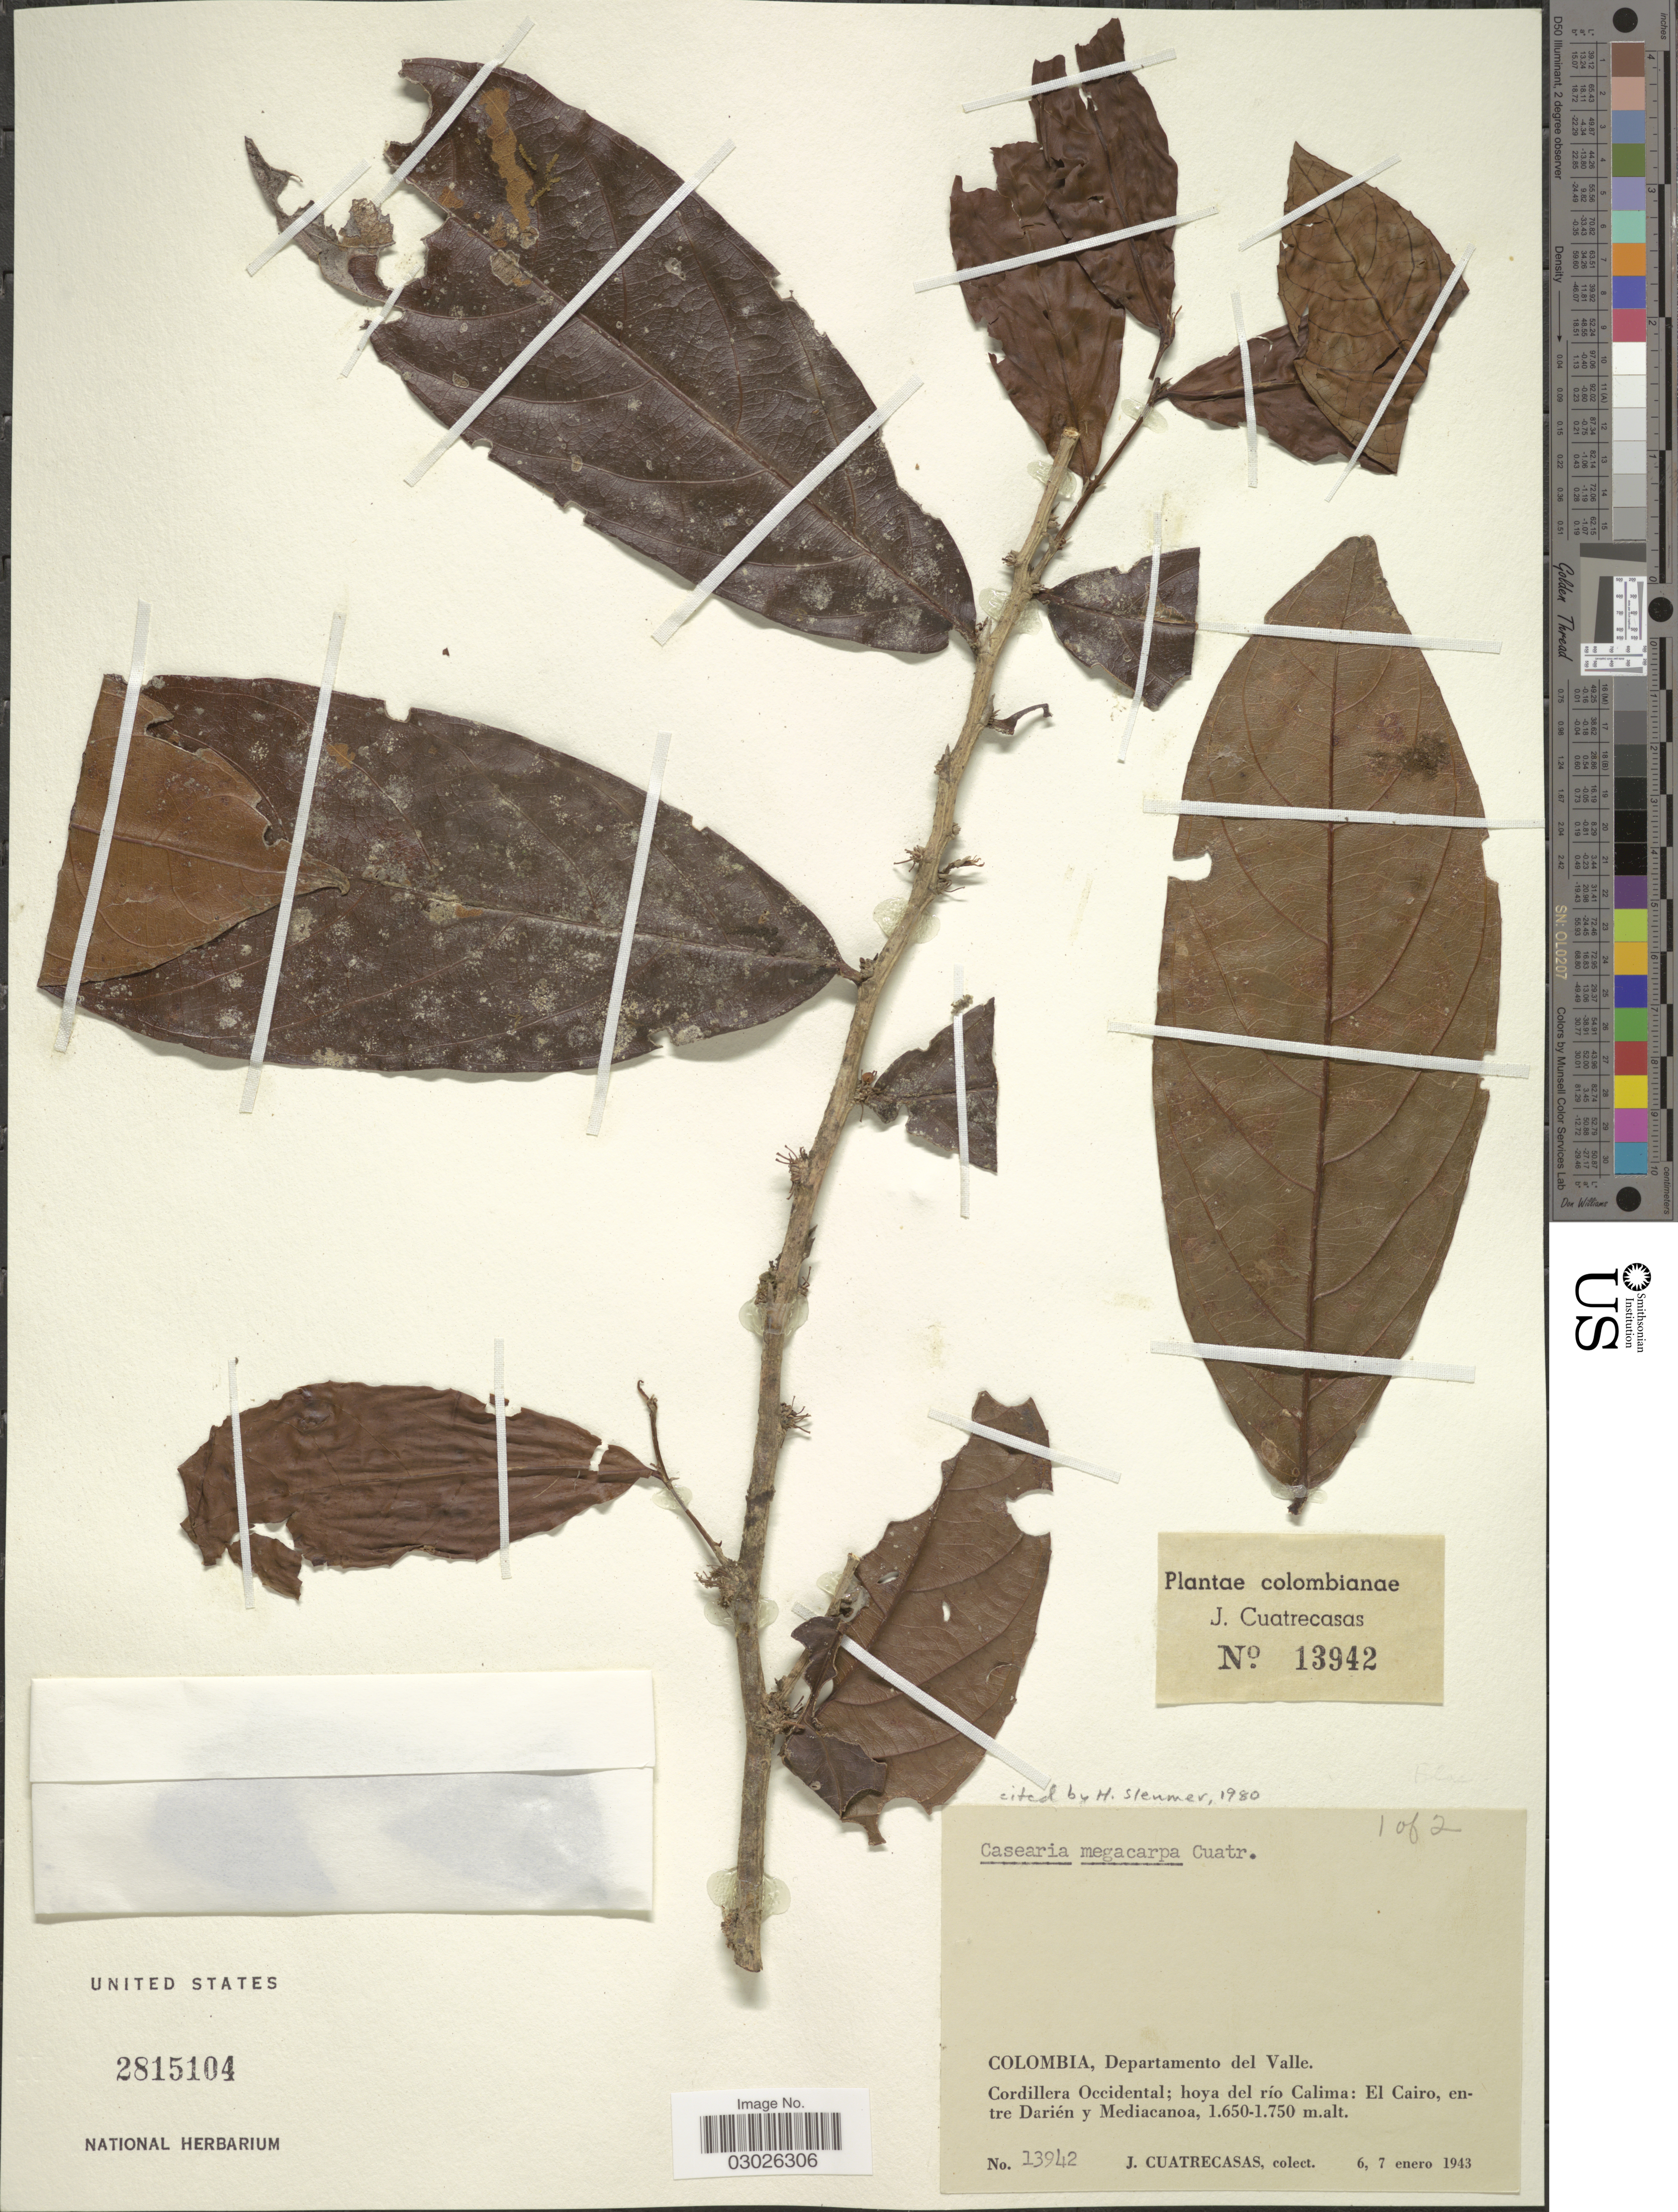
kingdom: Plantae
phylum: Tracheophyta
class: Magnoliopsida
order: Malpighiales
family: Salicaceae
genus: Casearia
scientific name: Casearia megacarpa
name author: Cuatrec.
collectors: J. Cuatrecasas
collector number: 13942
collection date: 1943-01-06/1943-01-07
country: Colombia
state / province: Valle del Cauca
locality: Departamento del Valle. Cordillera Occidental; hoya del río Calima: El Cairo, entre Darién y Mediacanoa.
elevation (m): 1650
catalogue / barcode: US 2815104